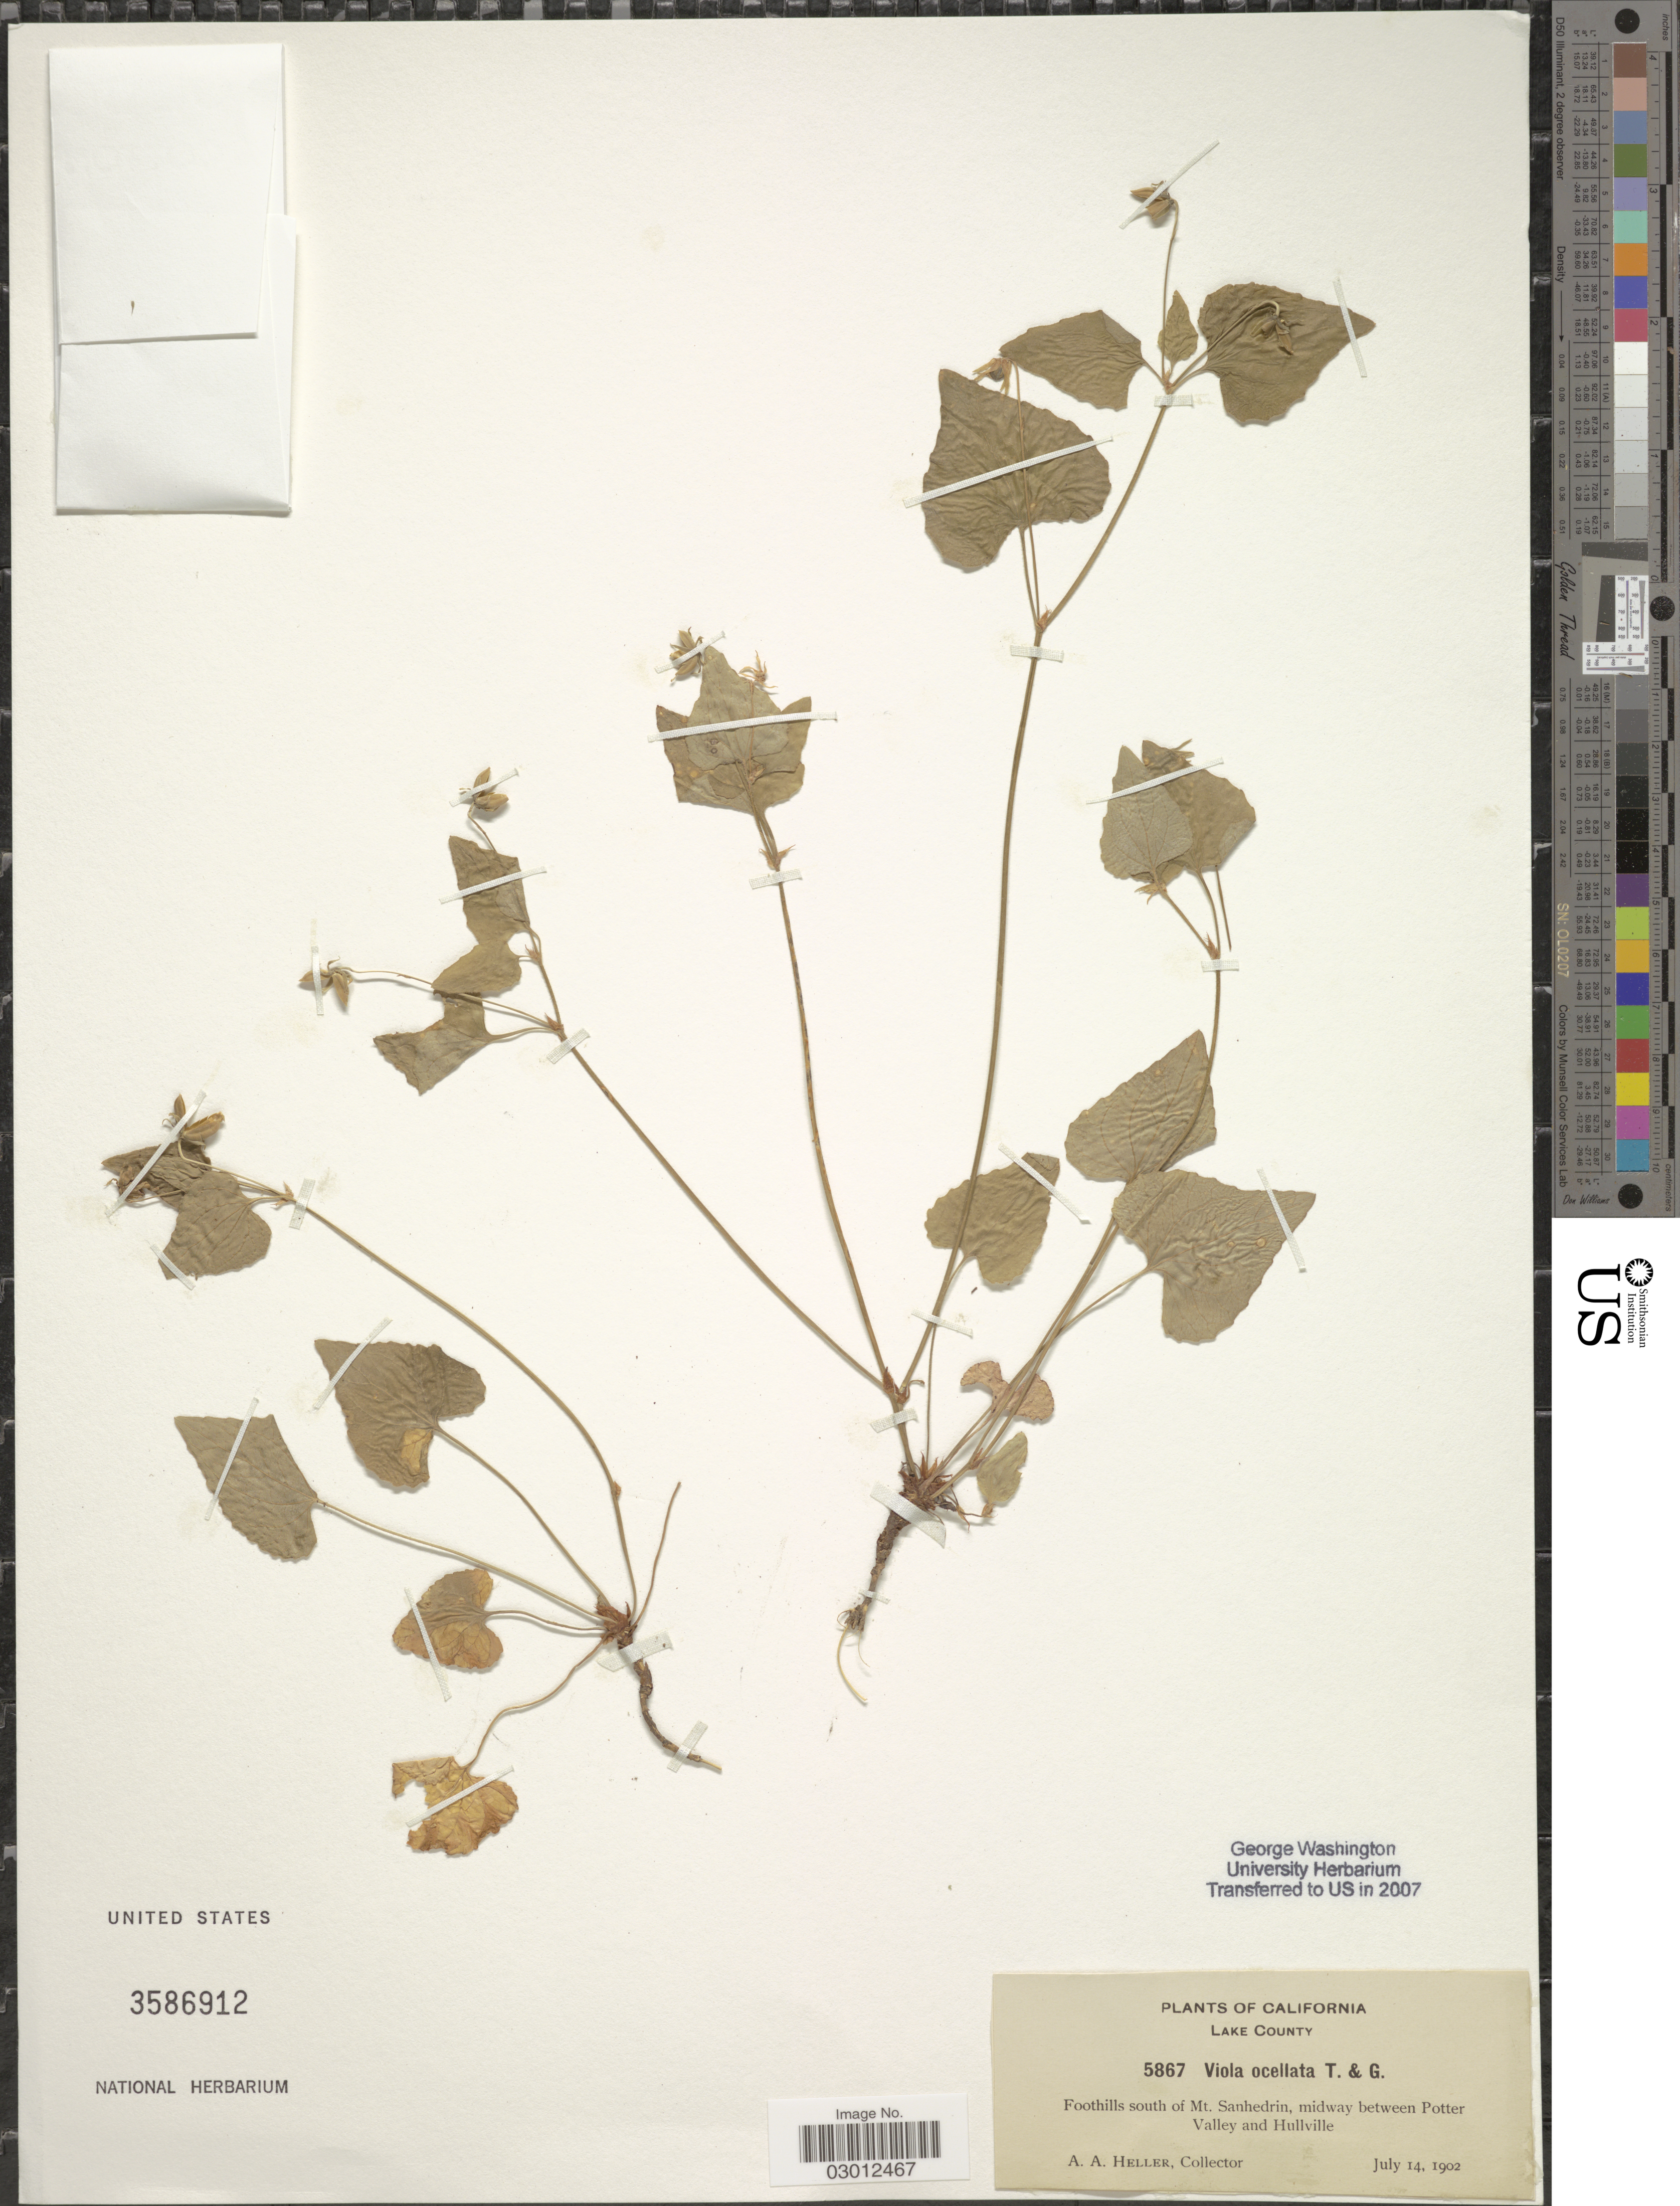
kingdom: Plantae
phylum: Tracheophyta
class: Magnoliopsida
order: Malpighiales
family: Violaceae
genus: Viola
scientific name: Viola ocellata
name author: Torr. & A. Gray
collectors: A. A. Heller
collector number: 5867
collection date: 1902-07-14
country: United States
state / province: California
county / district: Lake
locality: Lake County. Foothills south of Mt. Sanhedrin, midway between Potter Valley and Hullville.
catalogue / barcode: US 3586912